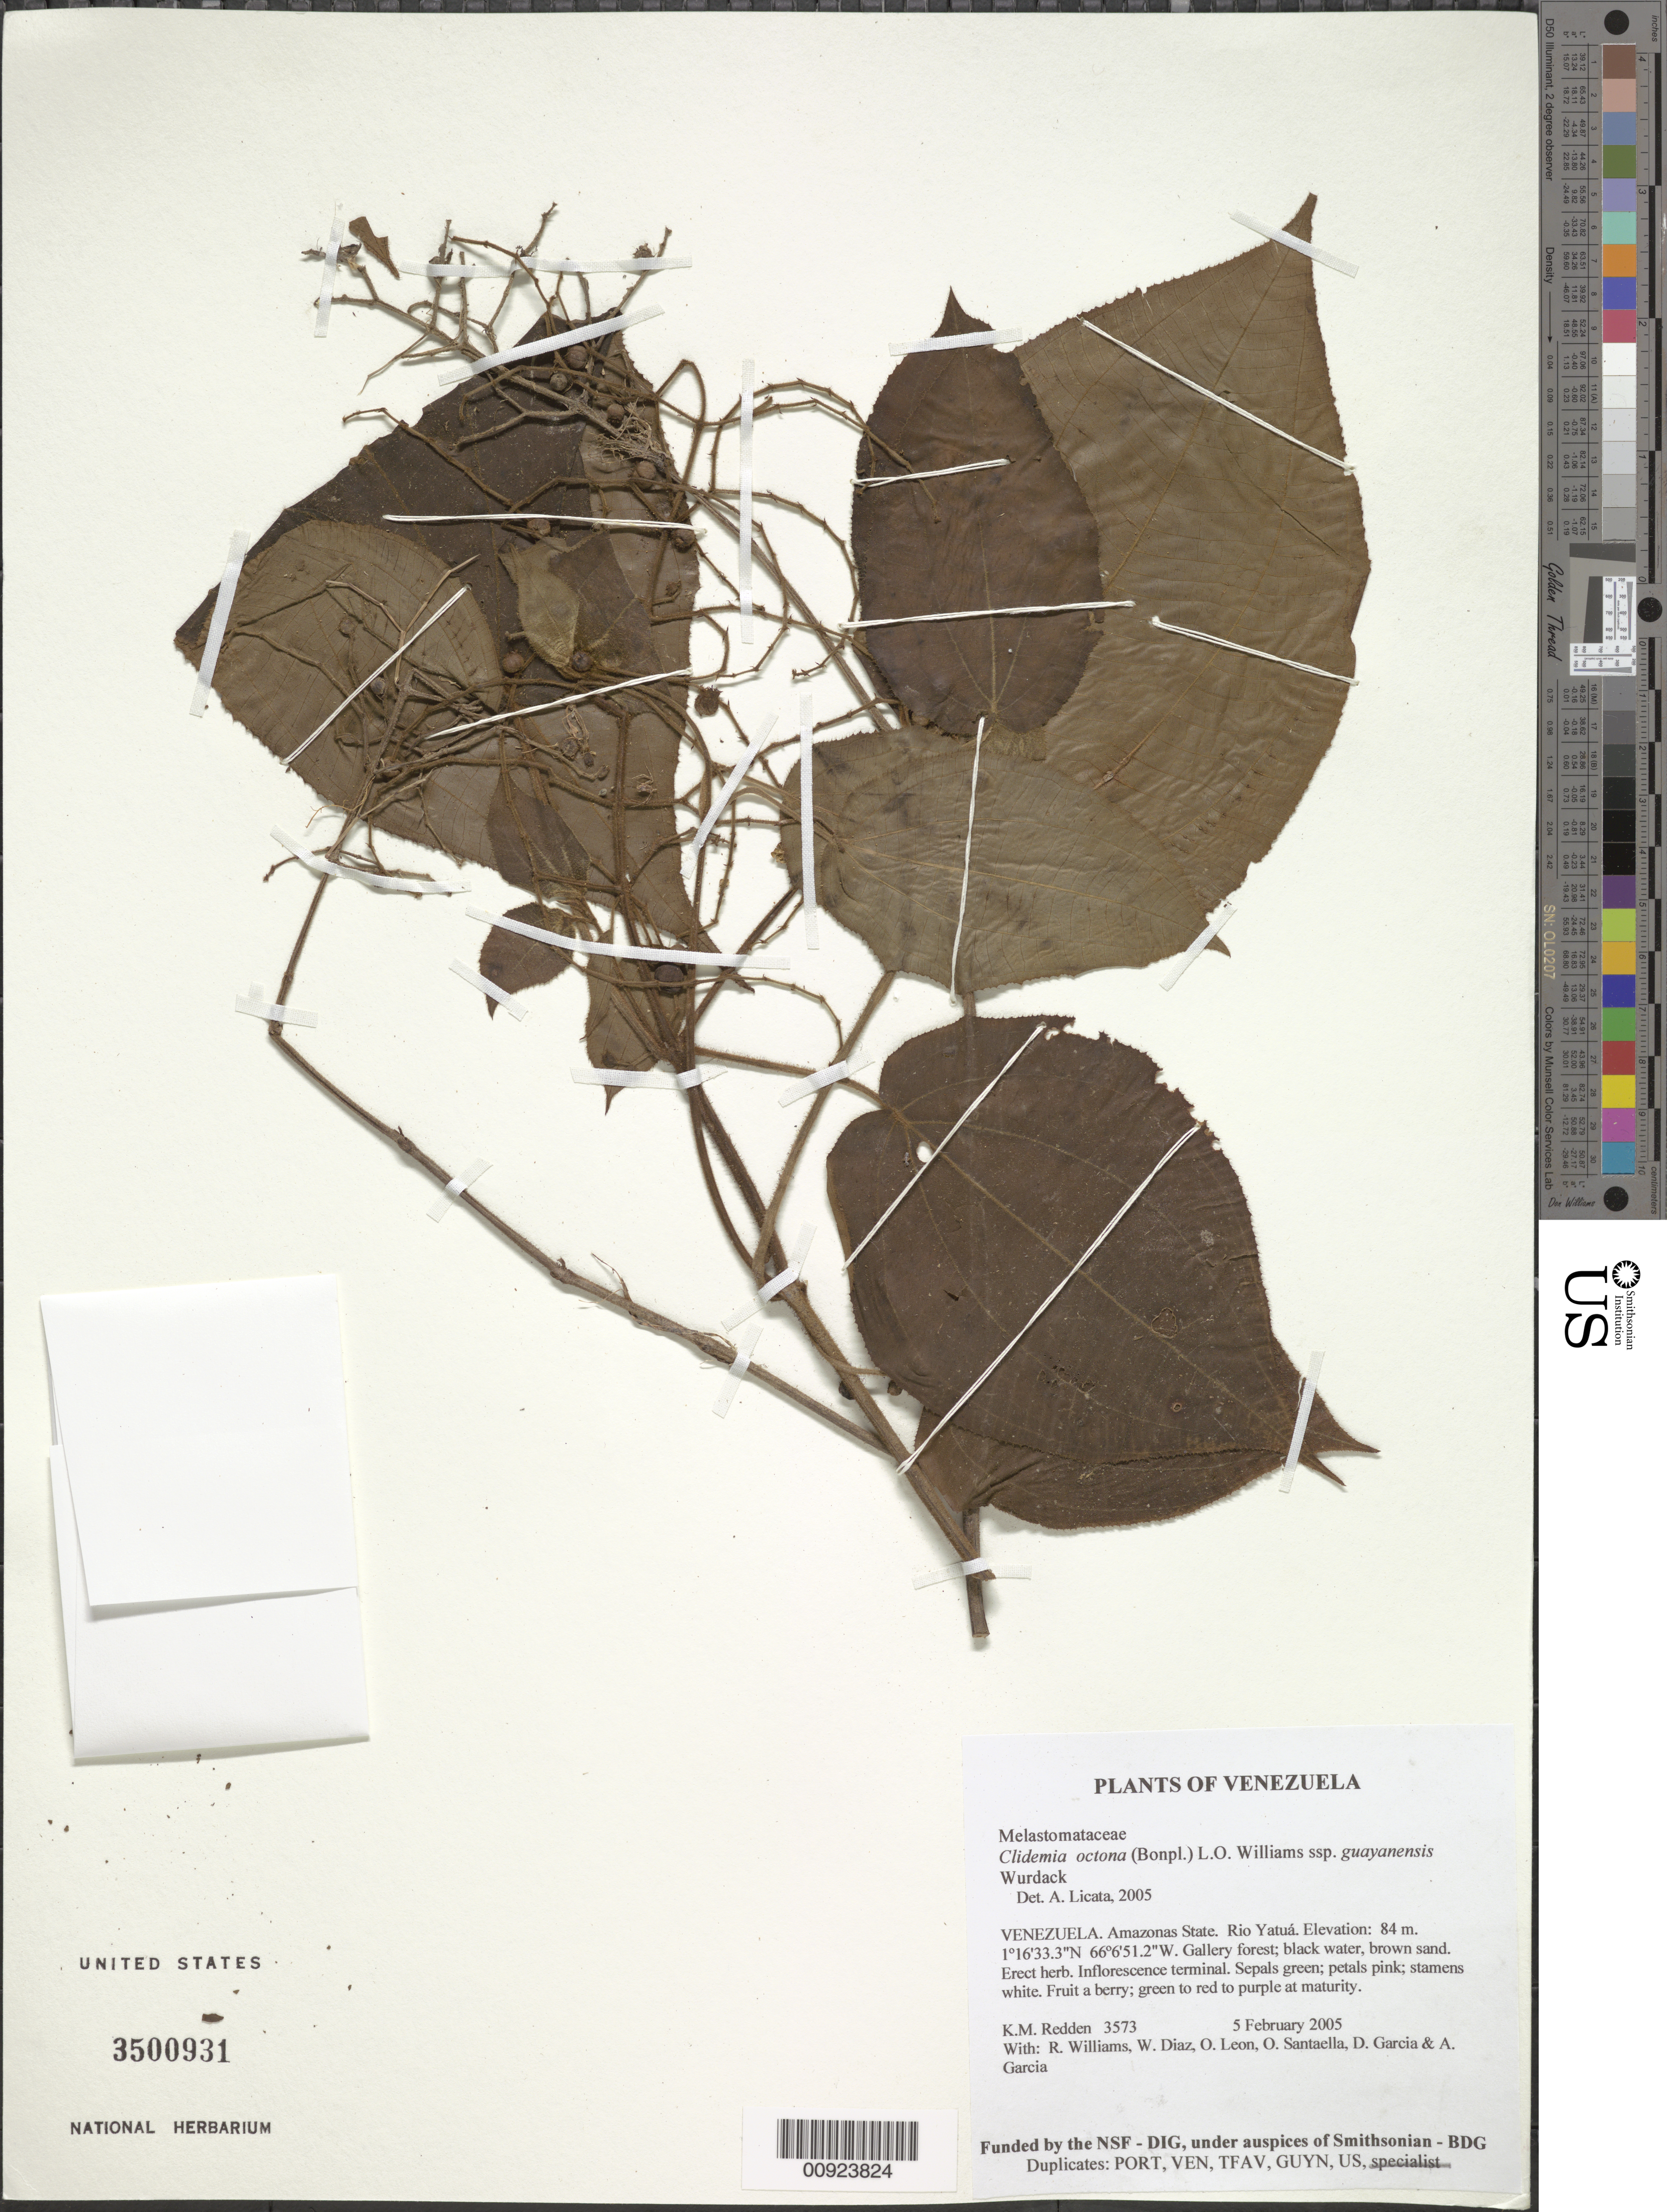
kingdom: Plantae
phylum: Tracheophyta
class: Magnoliopsida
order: Myrtales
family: Melastomataceae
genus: Clidemia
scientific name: Clidemia octona subsp. guayanensis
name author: Wurdack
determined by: Licata, A., (PORT), Univ. Nac. Exp. de los Llanos Ezequiel Zamora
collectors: K. M. Redden, R. Williams, W. Díaz P., O. León, O. Santaella, D. Garcia & A. Garcia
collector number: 3573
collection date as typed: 5 February 2005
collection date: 2005-02-05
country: Venezuela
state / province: Amazonas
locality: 18 - Rio Yatuá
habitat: Gallery forest; black water, brown sand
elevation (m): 84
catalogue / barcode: US 3500931